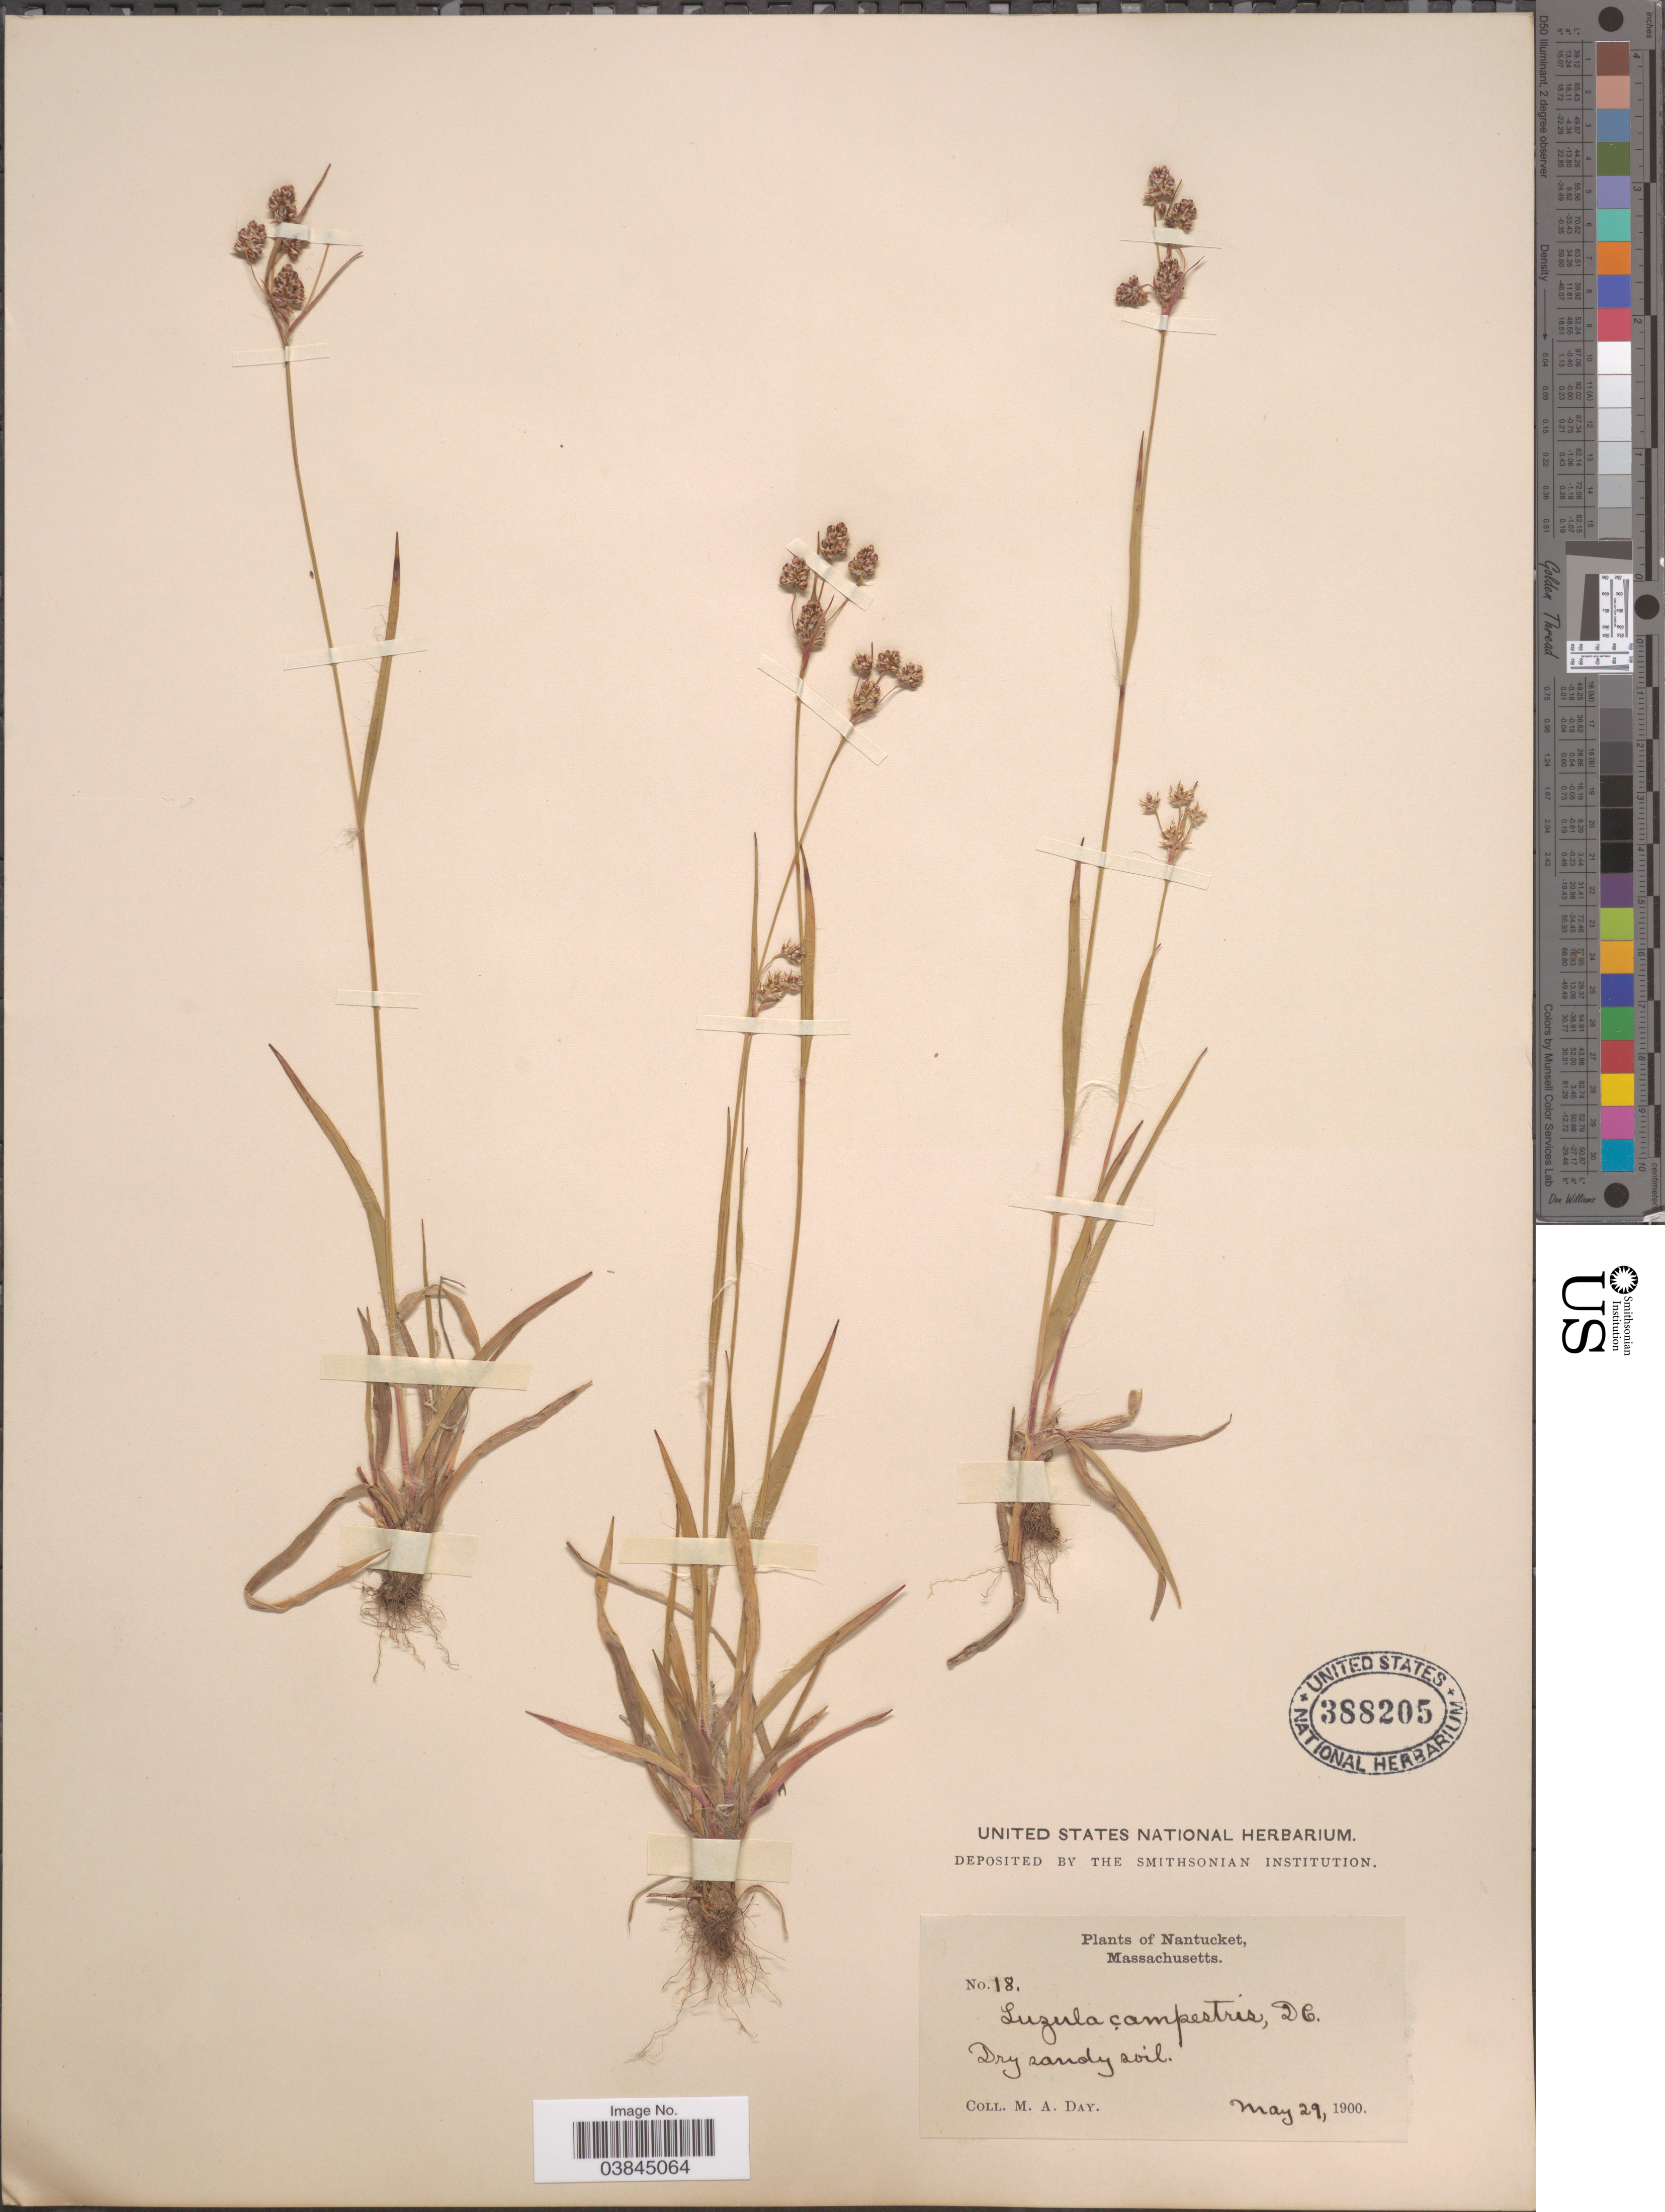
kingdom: Plantae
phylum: Tracheophyta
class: Liliopsida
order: Poales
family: Juncaceae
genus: Luzula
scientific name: Luzula campestris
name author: (L.) DC.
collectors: M. Day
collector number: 18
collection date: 1900-05-29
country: United States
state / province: Massachusetts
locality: Nantucket.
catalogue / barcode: US 388205